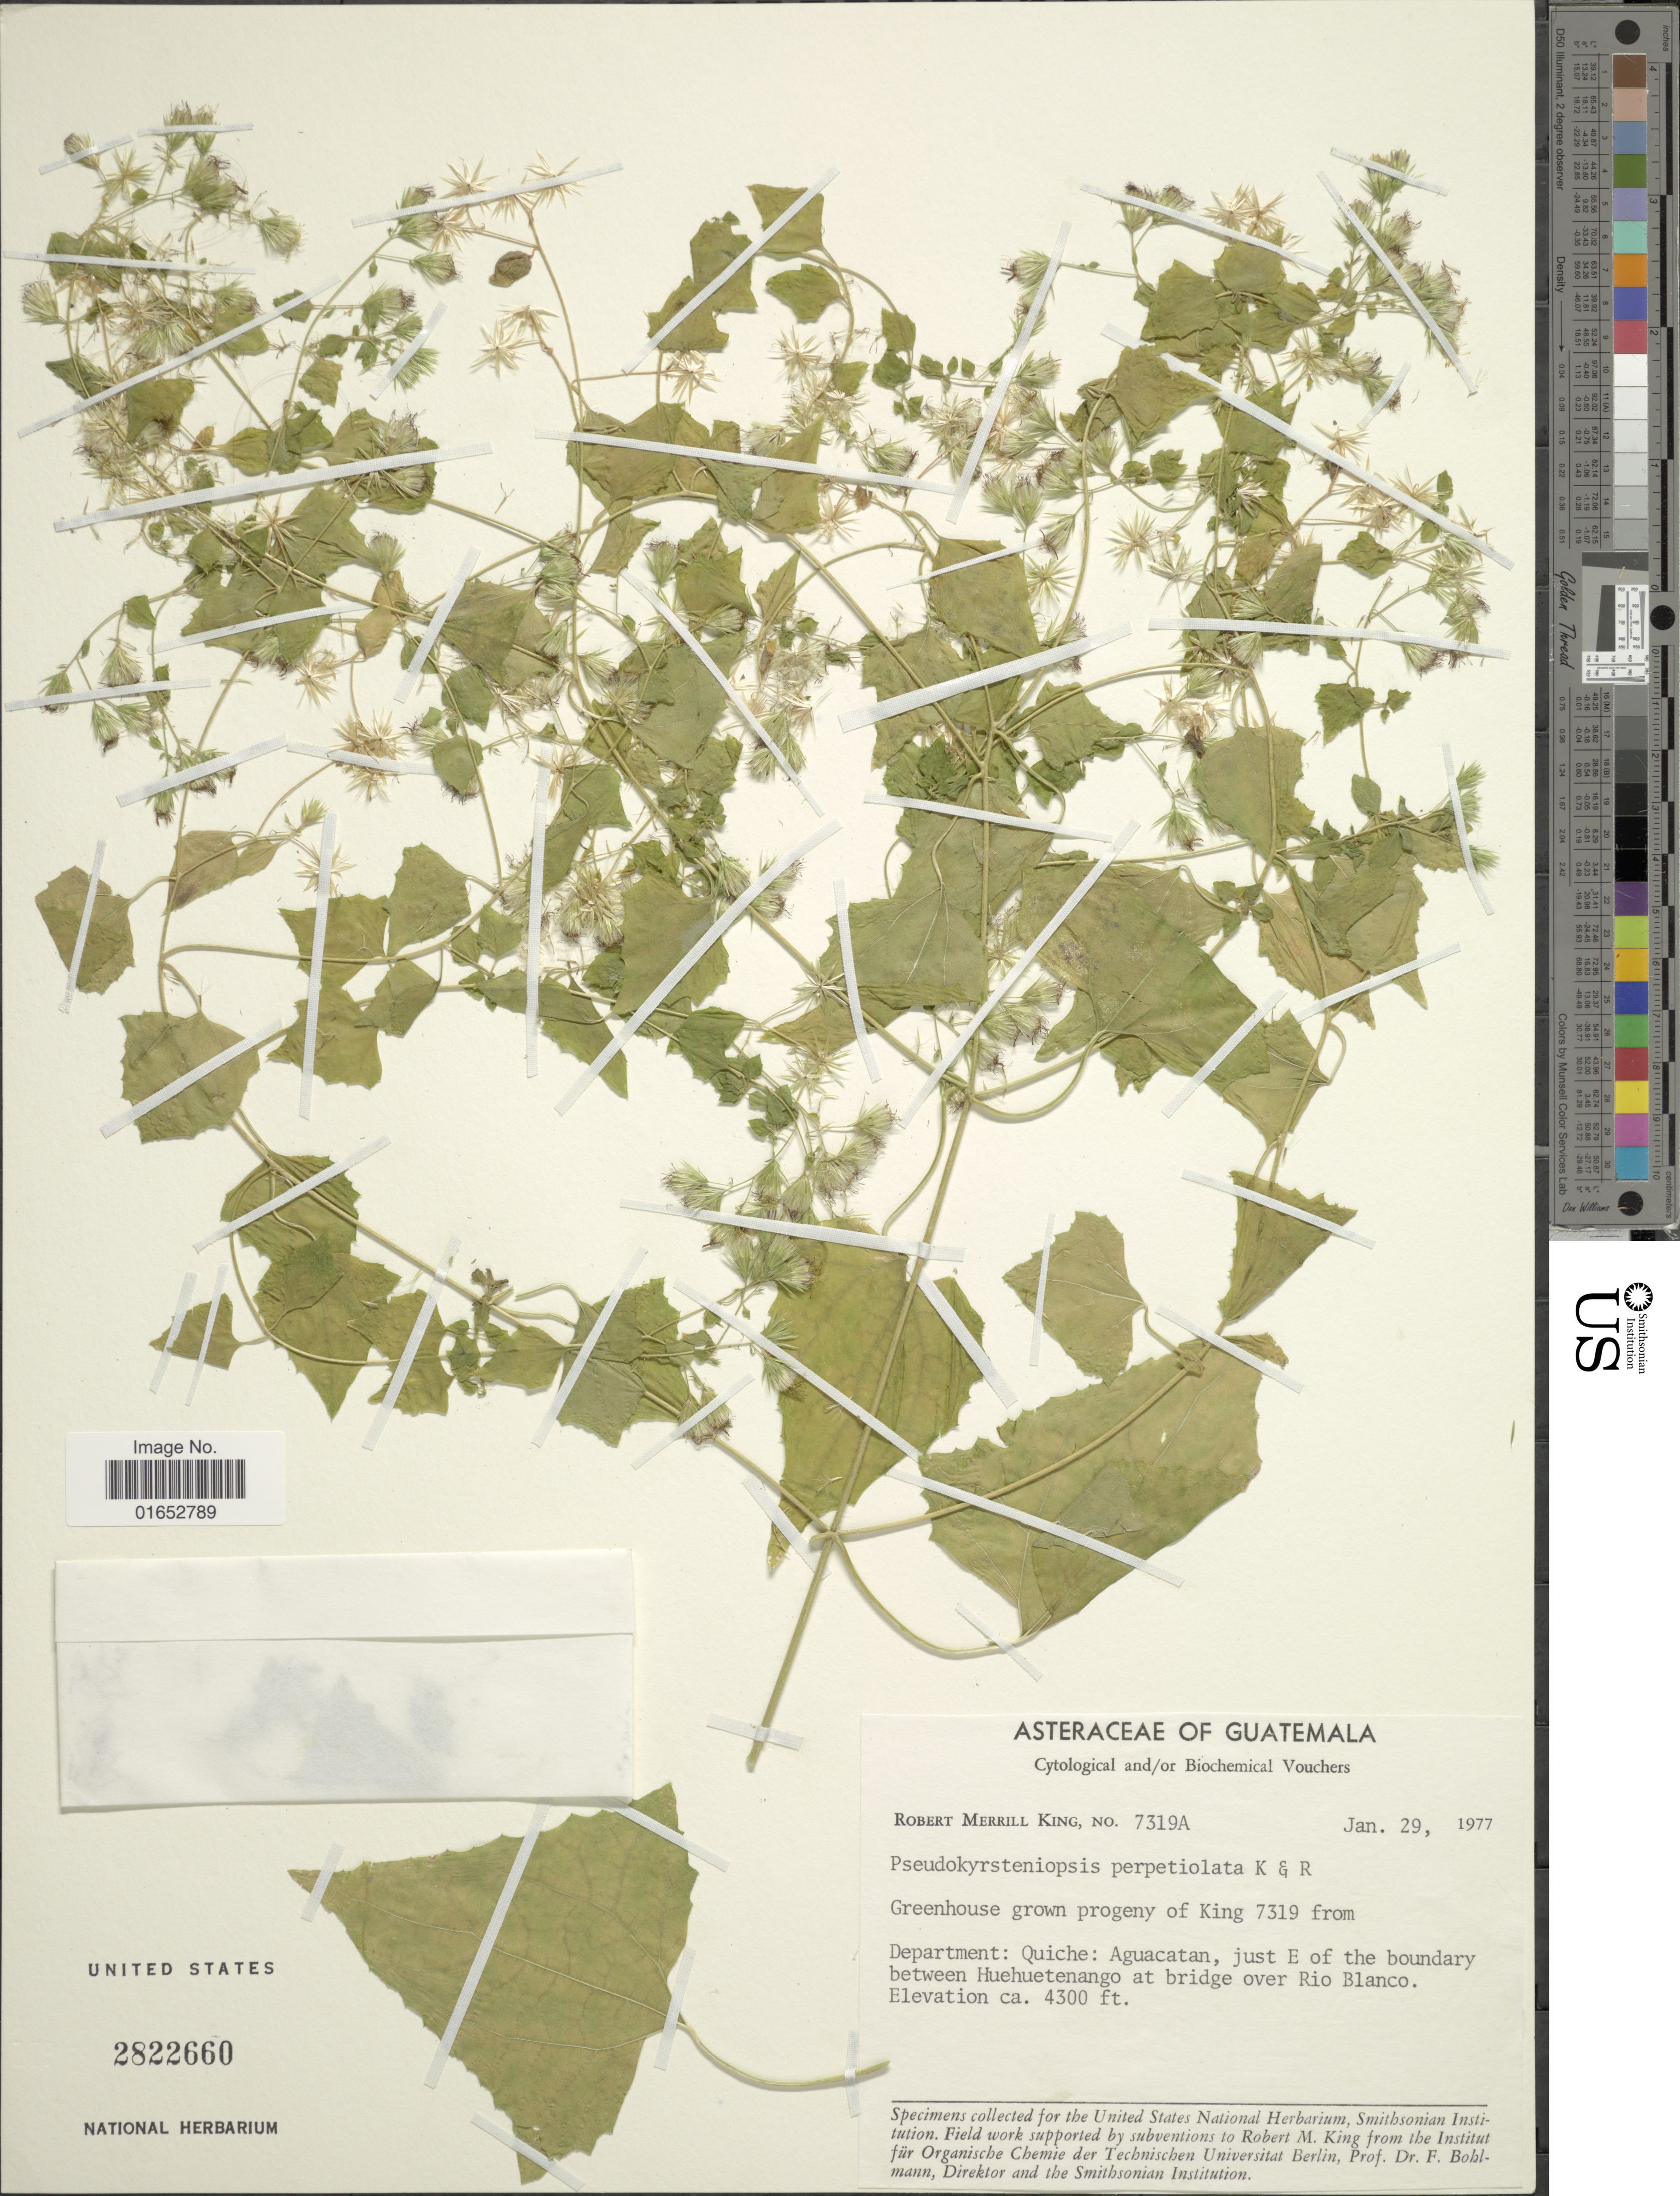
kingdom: Plantae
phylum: Tracheophyta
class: Magnoliopsida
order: Asterales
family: Asteraceae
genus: Pseudokyrsteniopsis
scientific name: Pseudokyrsteniopsis perpetiolata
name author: R.M. King & H. Rob.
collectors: R. M. King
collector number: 7319A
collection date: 1977-01-29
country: Guatemala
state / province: El Quiché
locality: Department: Quiche: Aguacatan, just E of the boundary between Huehuetenango at bridge over Rio Blanco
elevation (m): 1311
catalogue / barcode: US 2822660